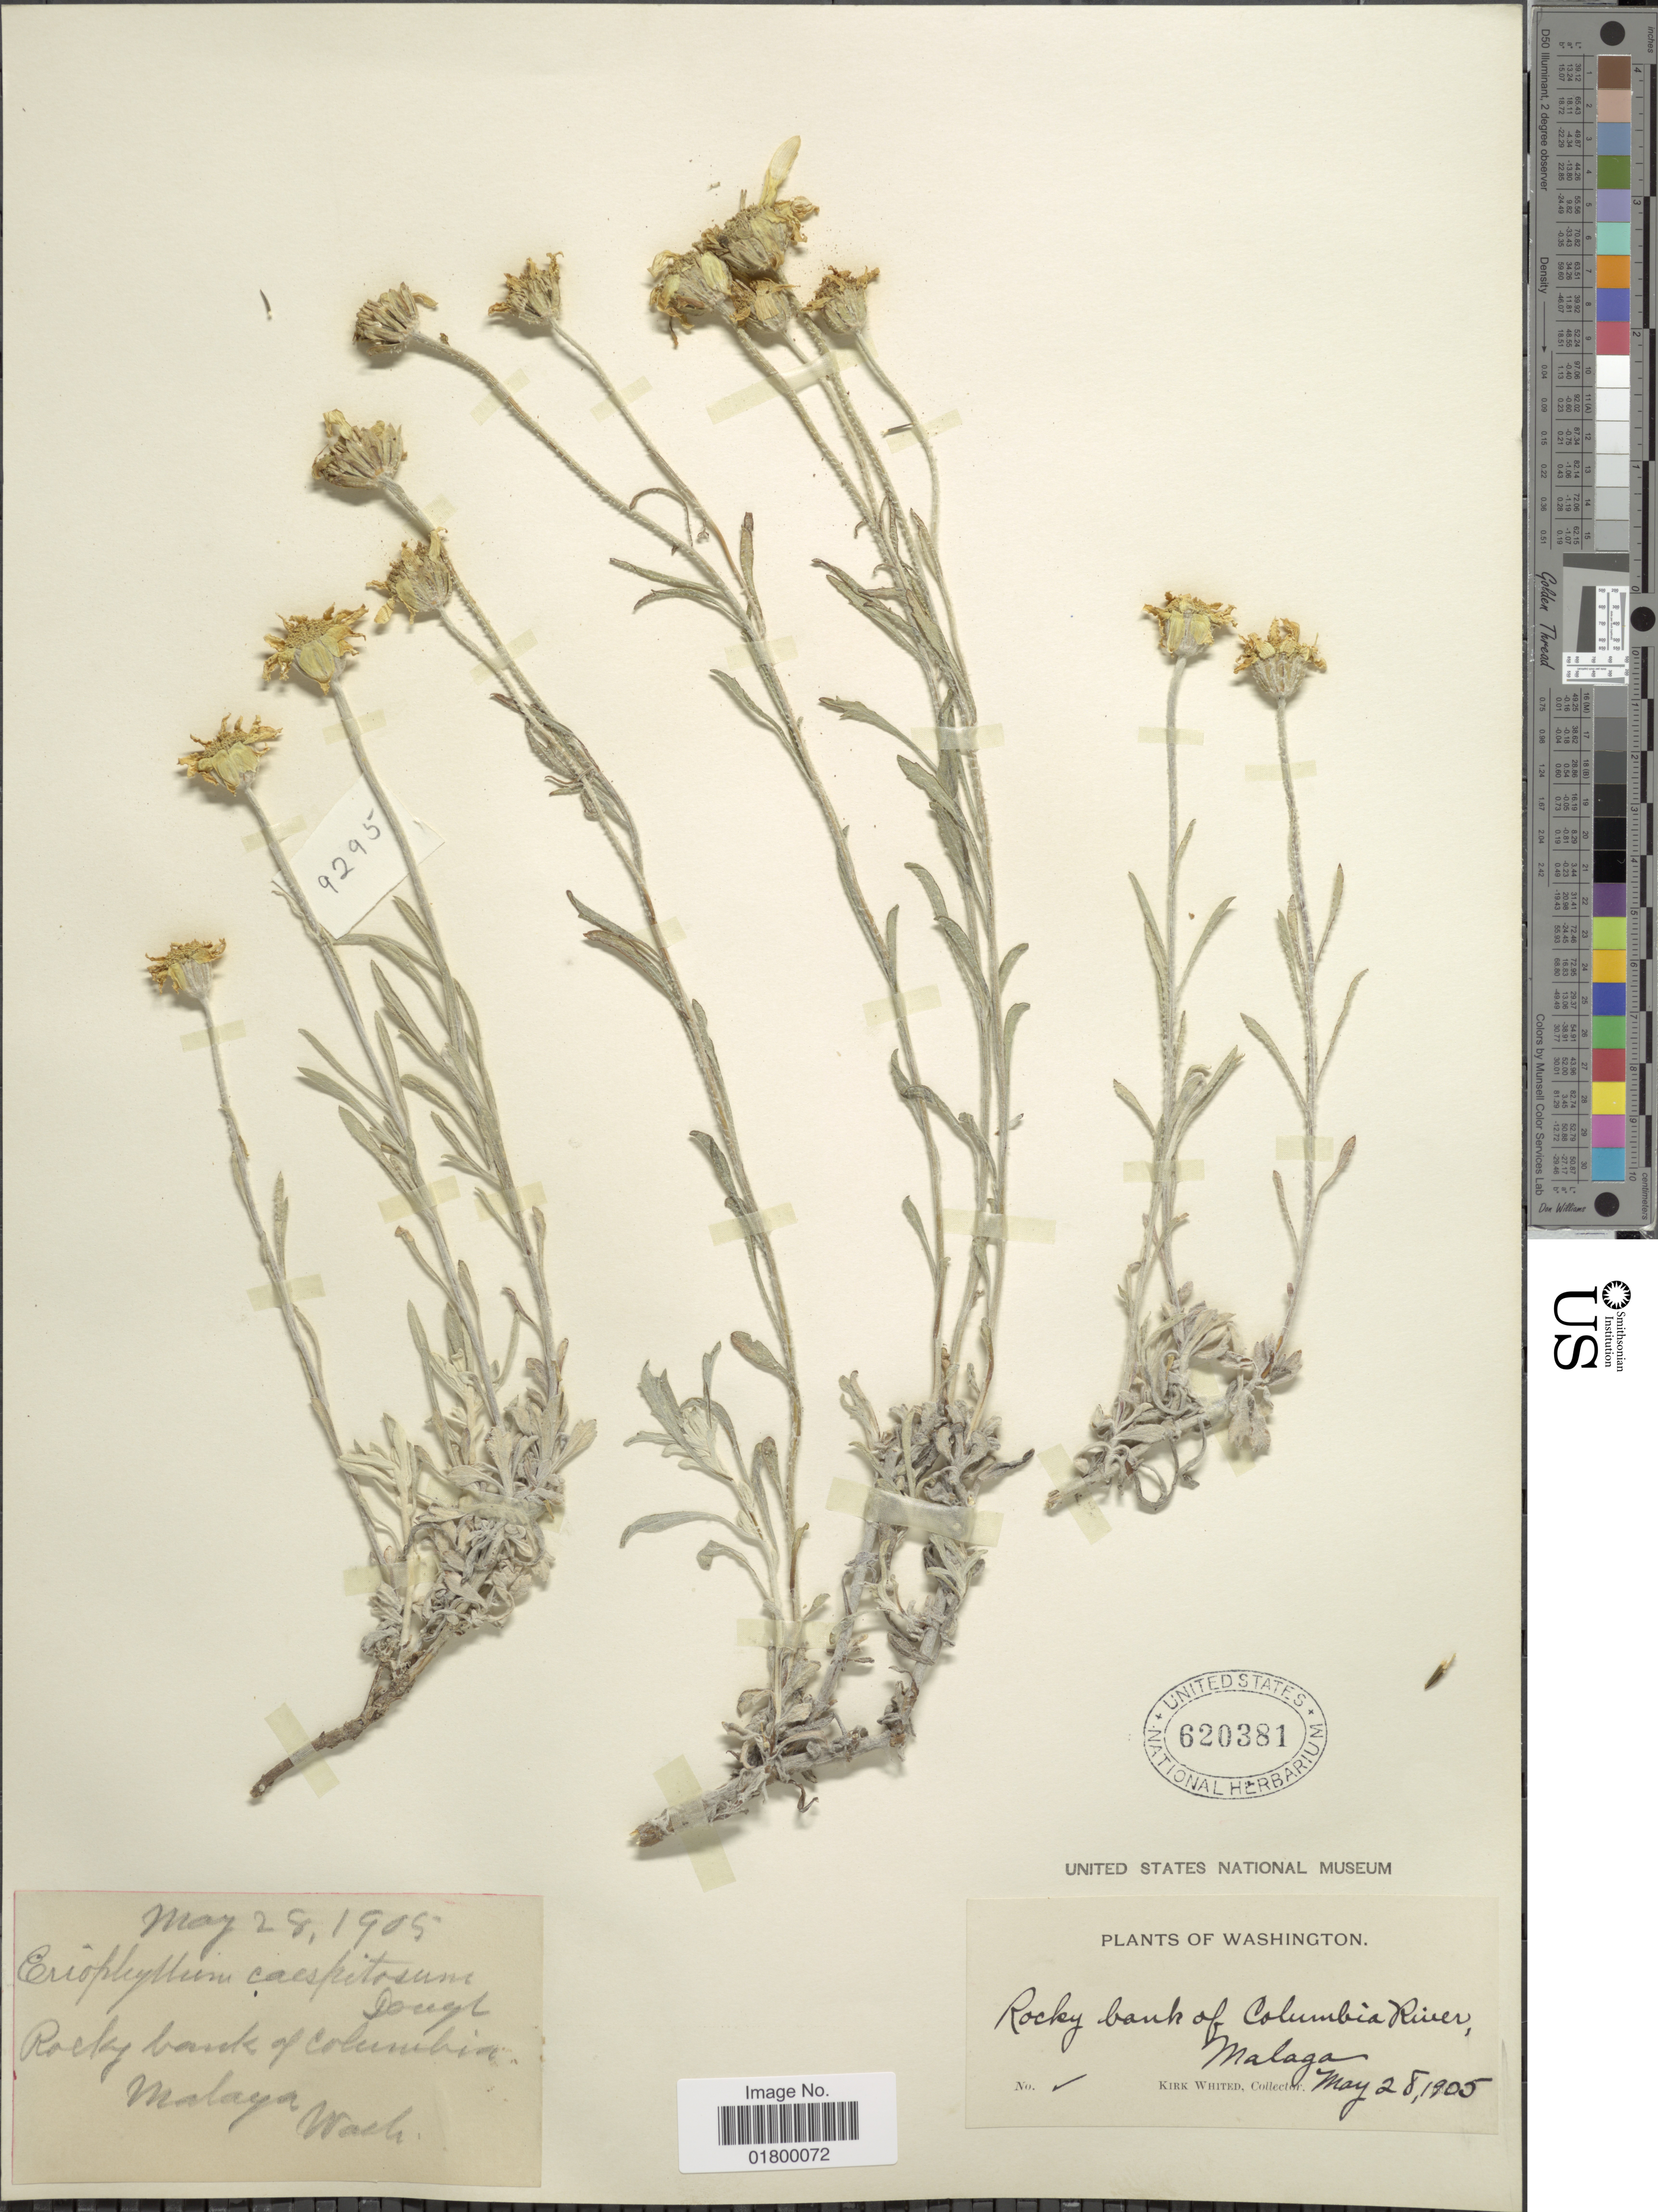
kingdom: Plantae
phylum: Tracheophyta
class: Magnoliopsida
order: Asterales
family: Asteraceae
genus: Eriophyllum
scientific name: Eriophyllum integrifolium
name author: (Hook.) Greene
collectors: K. Whited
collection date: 1905-05-28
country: United States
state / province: Washington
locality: Rocky bank of Columbia River, Malaga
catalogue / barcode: US 620381